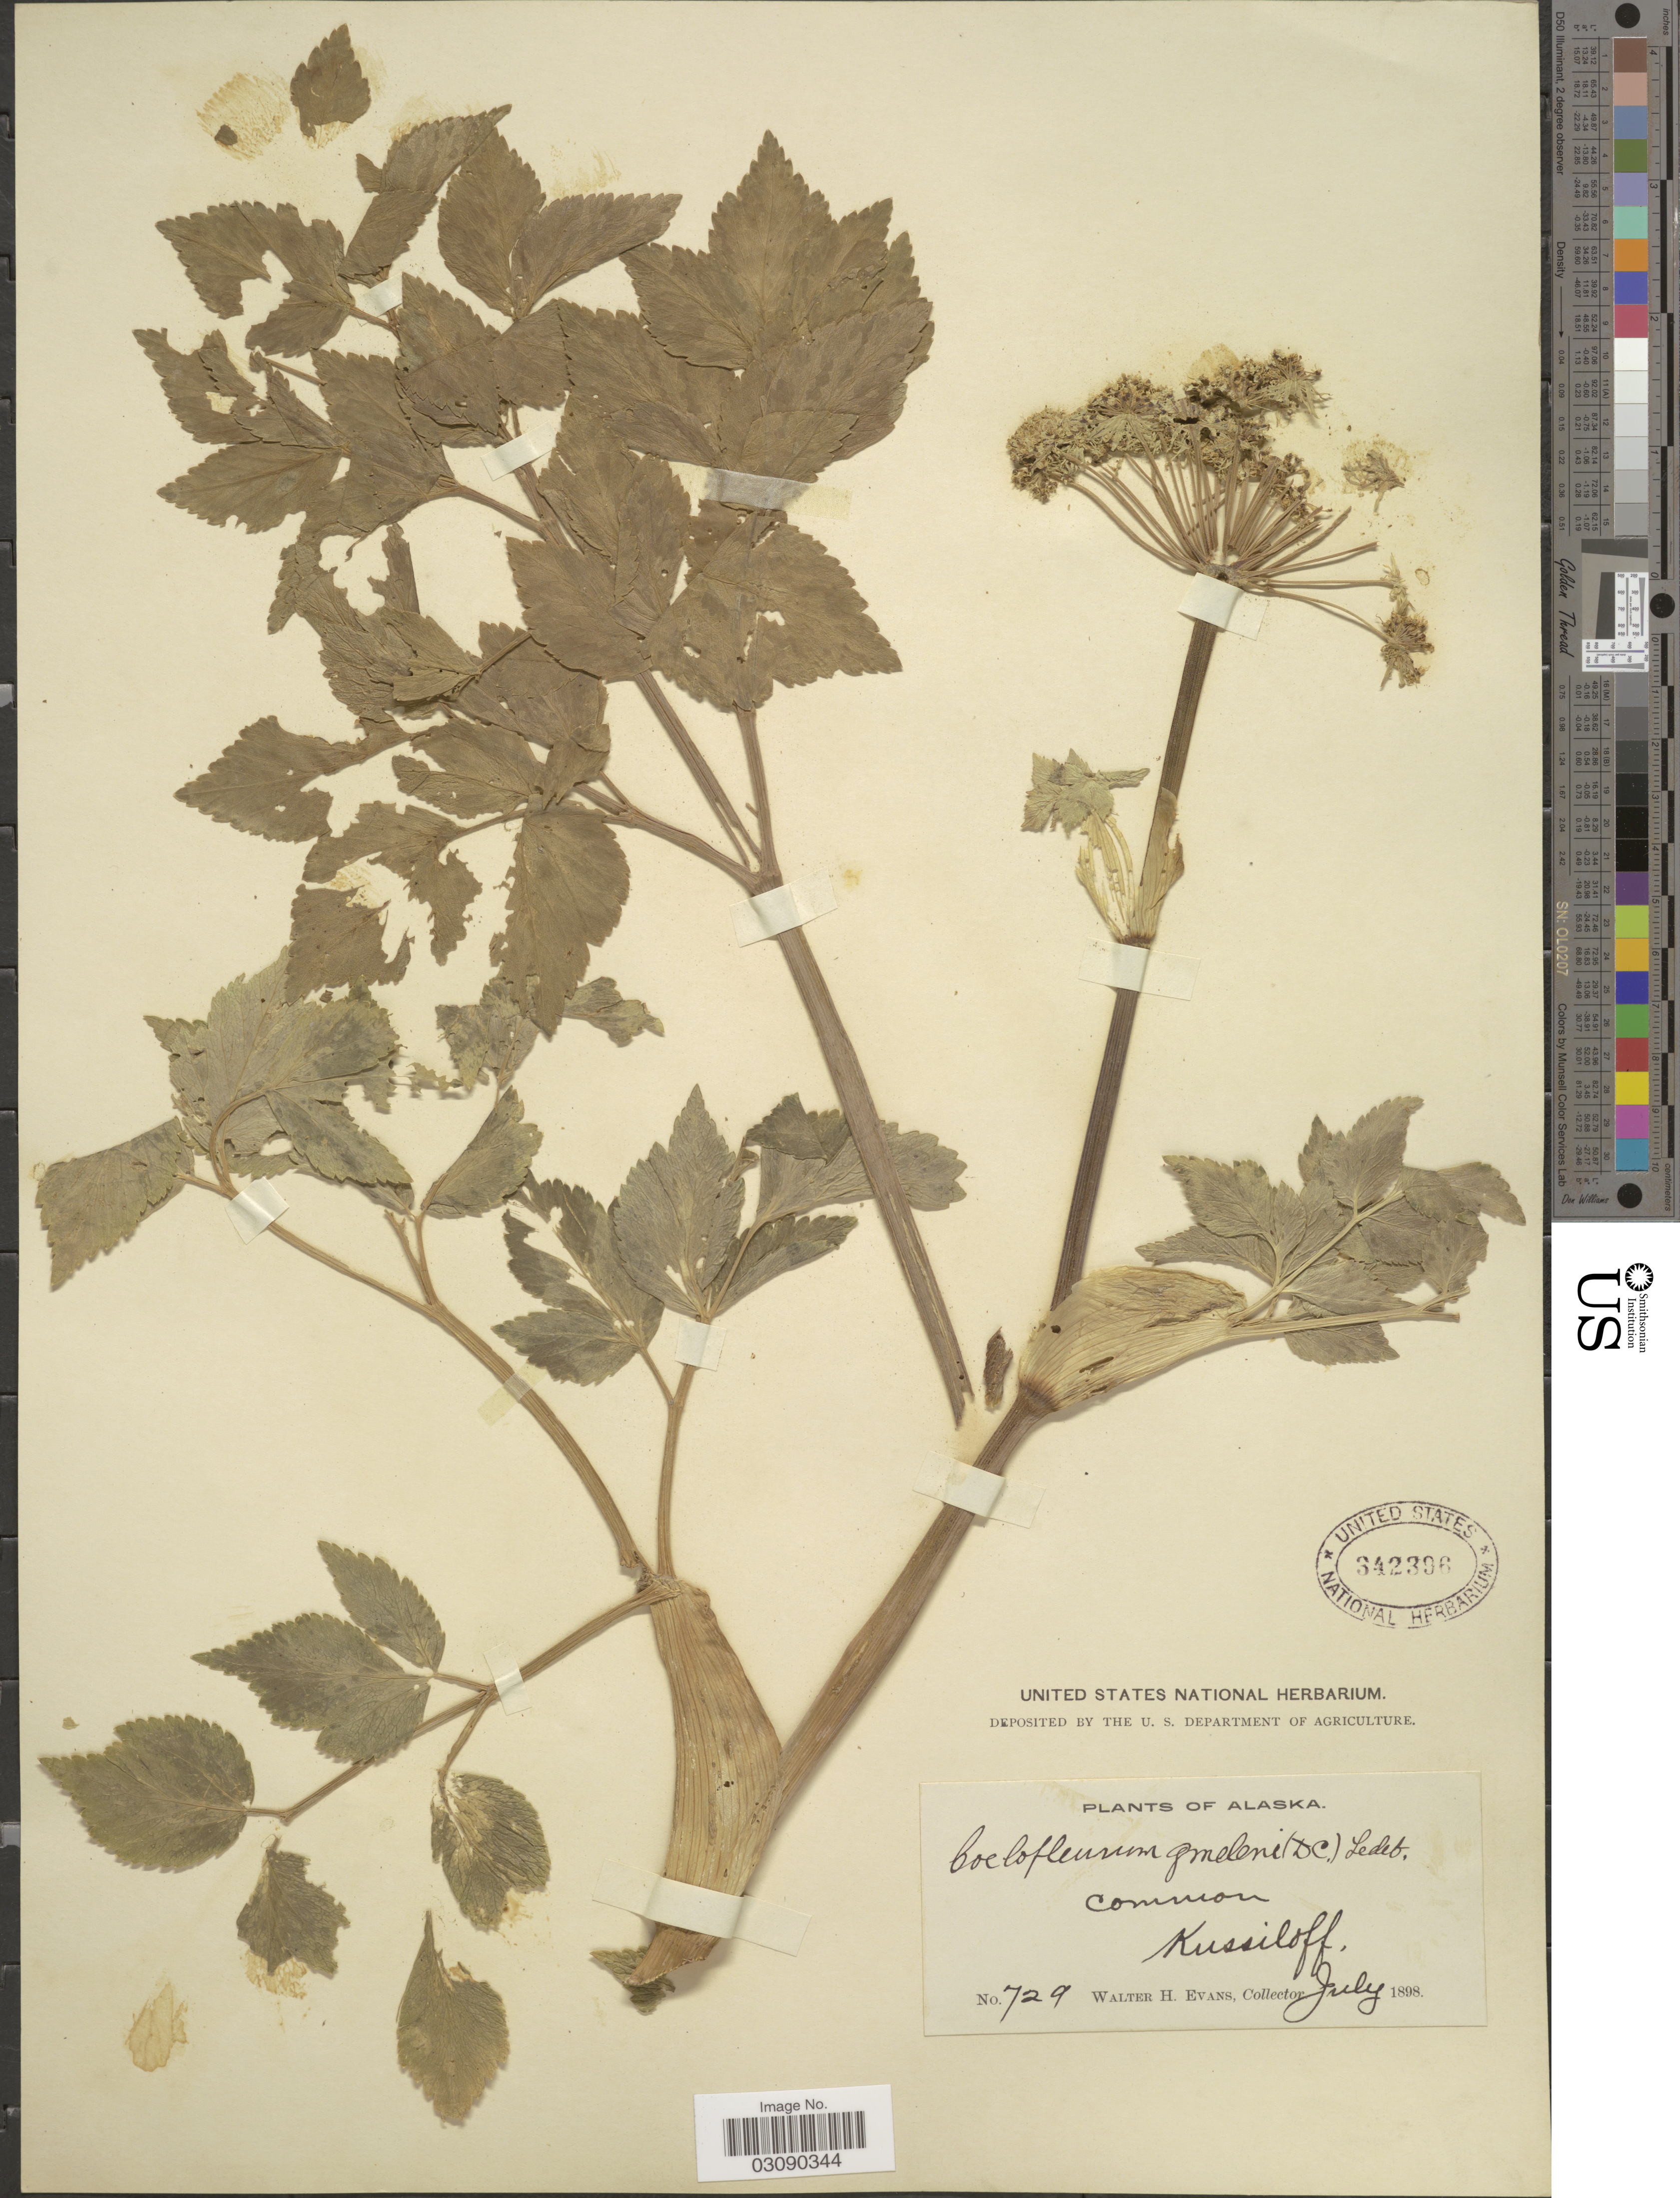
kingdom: Plantae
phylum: Tracheophyta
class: Magnoliopsida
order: Apiales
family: Apiaceae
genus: Angelica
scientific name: Angelica lucida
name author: L.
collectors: W. H. Evans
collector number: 729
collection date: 1898-07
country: United States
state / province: Alaska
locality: Kussiloff.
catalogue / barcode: US 342396